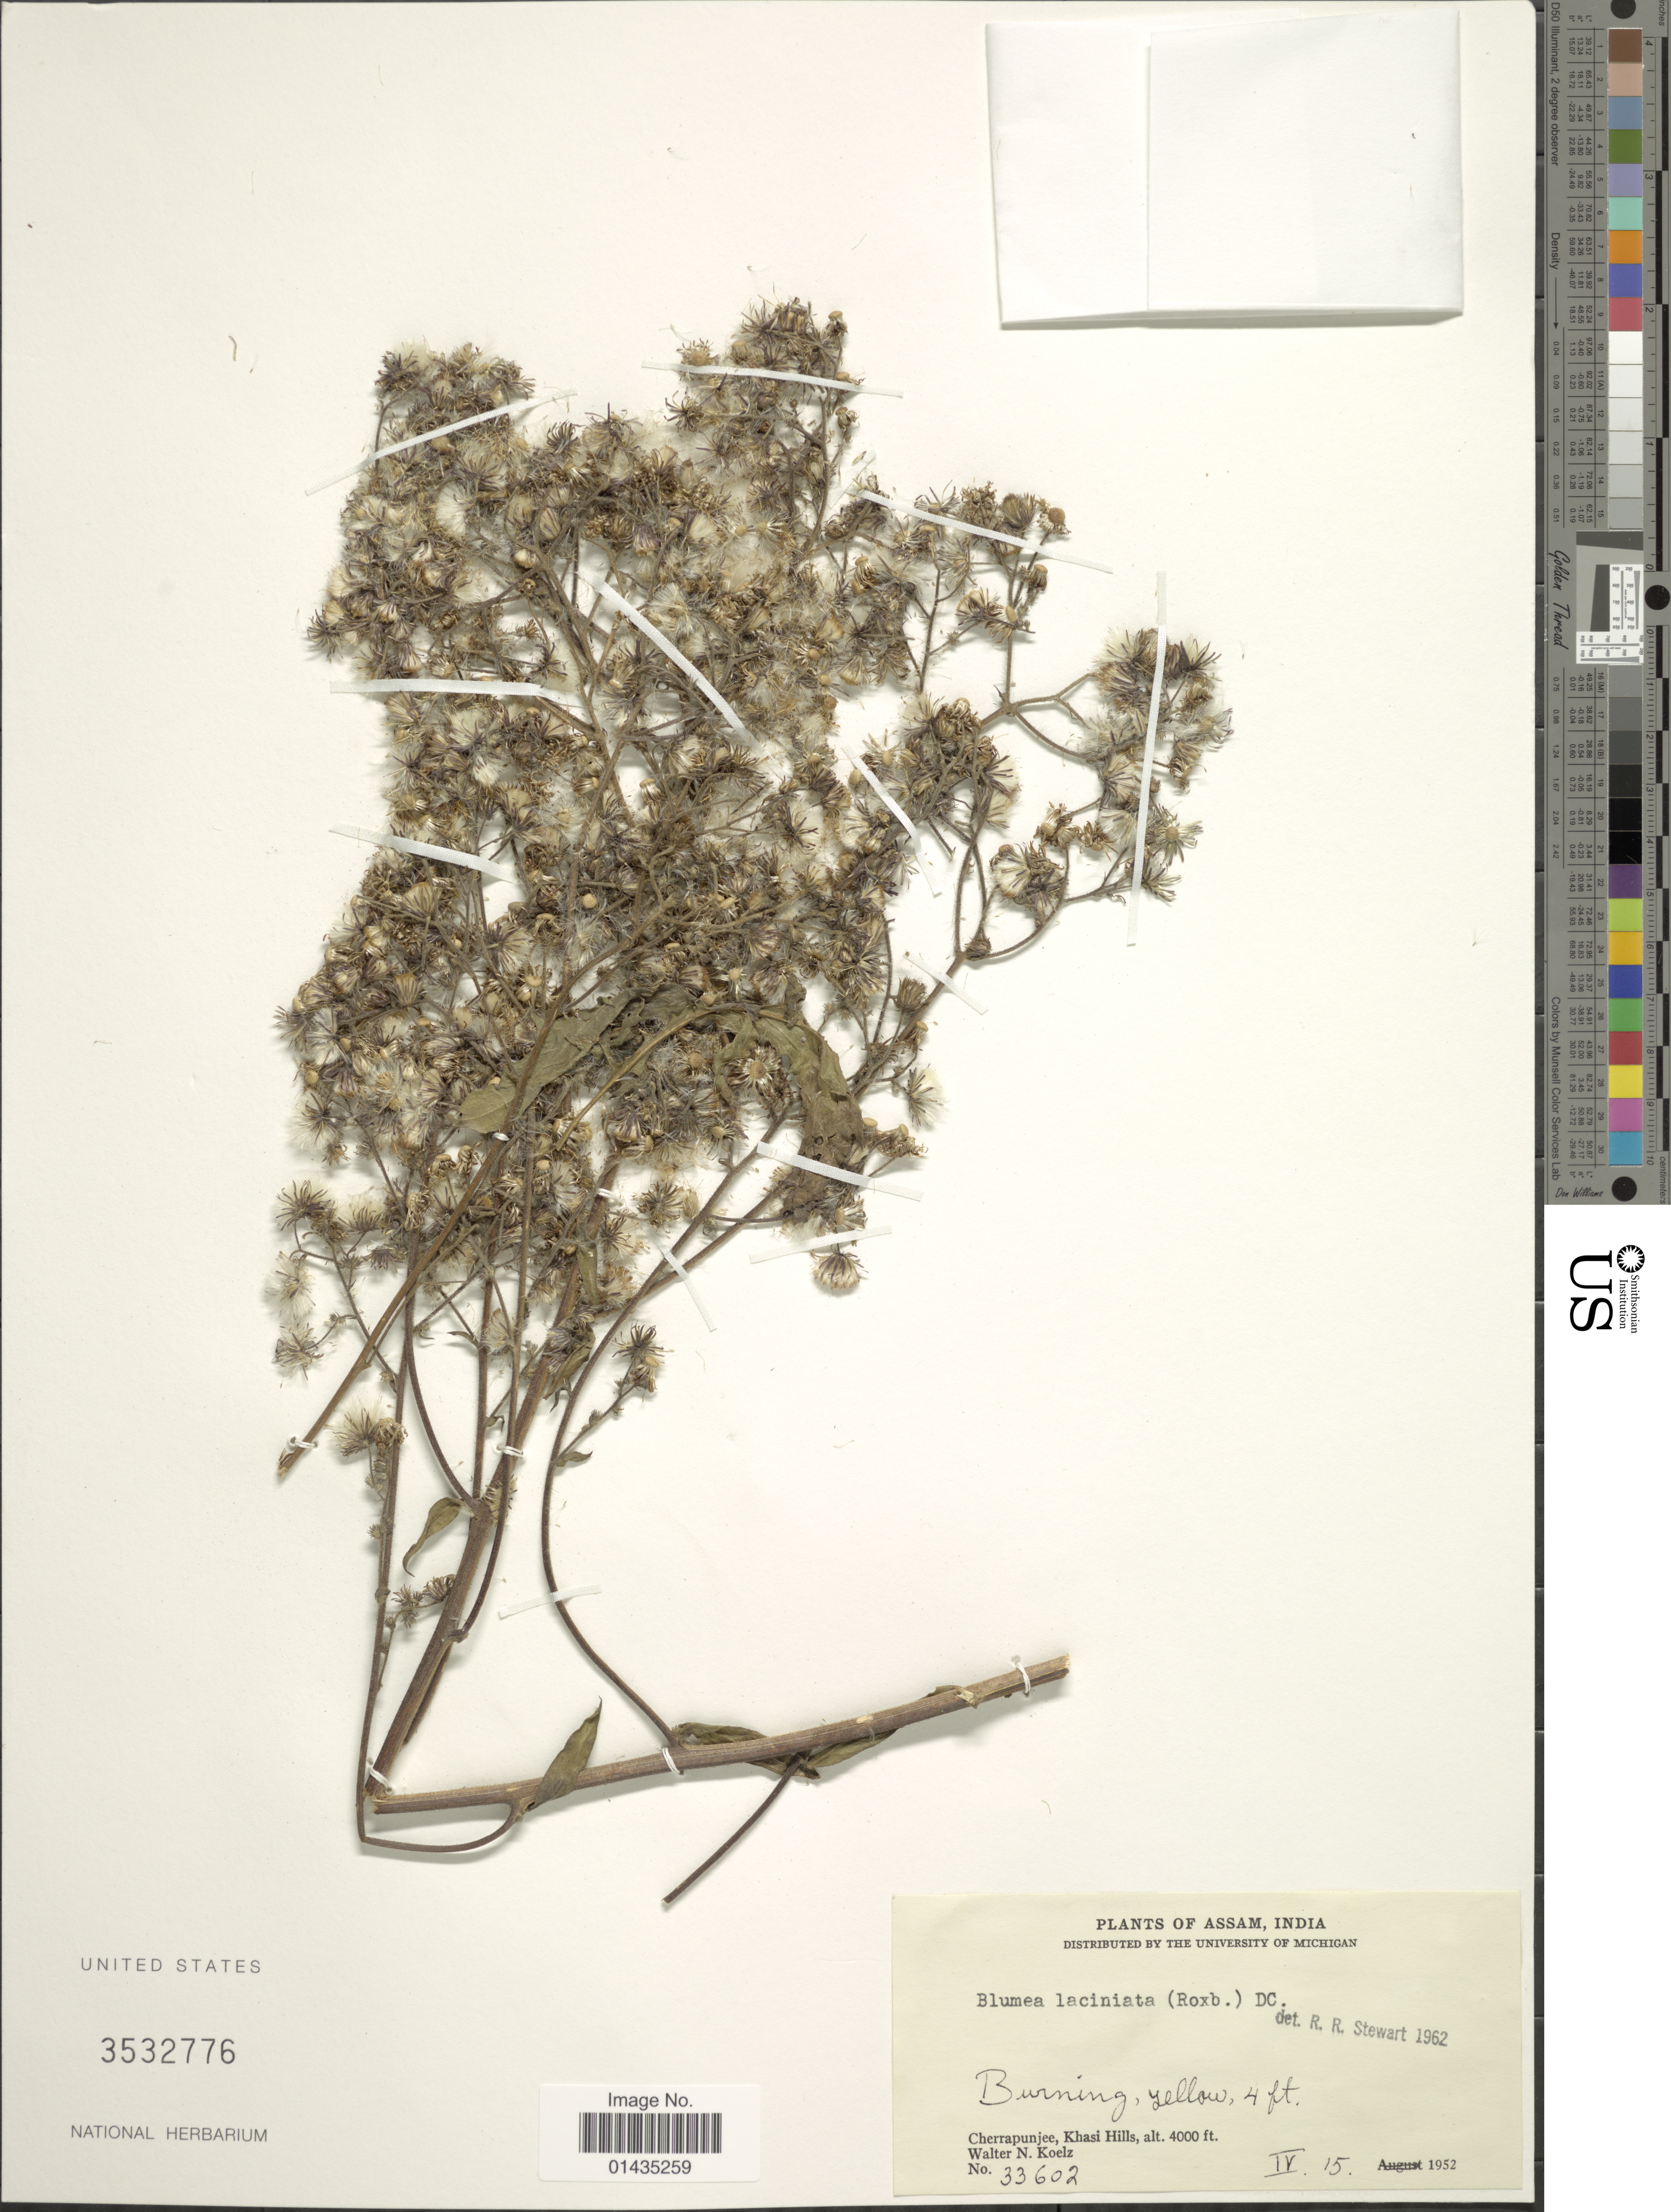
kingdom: Plantae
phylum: Tracheophyta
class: Magnoliopsida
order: Asterales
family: Asteraceae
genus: Blumea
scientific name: Blumea laciniata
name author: (Roxb.) DC.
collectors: W. N. Koelz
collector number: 33602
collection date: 1952-04-15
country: India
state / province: Meghalaya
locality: Cherrapunjee, Khasi Hills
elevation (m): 1219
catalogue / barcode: US 3532776